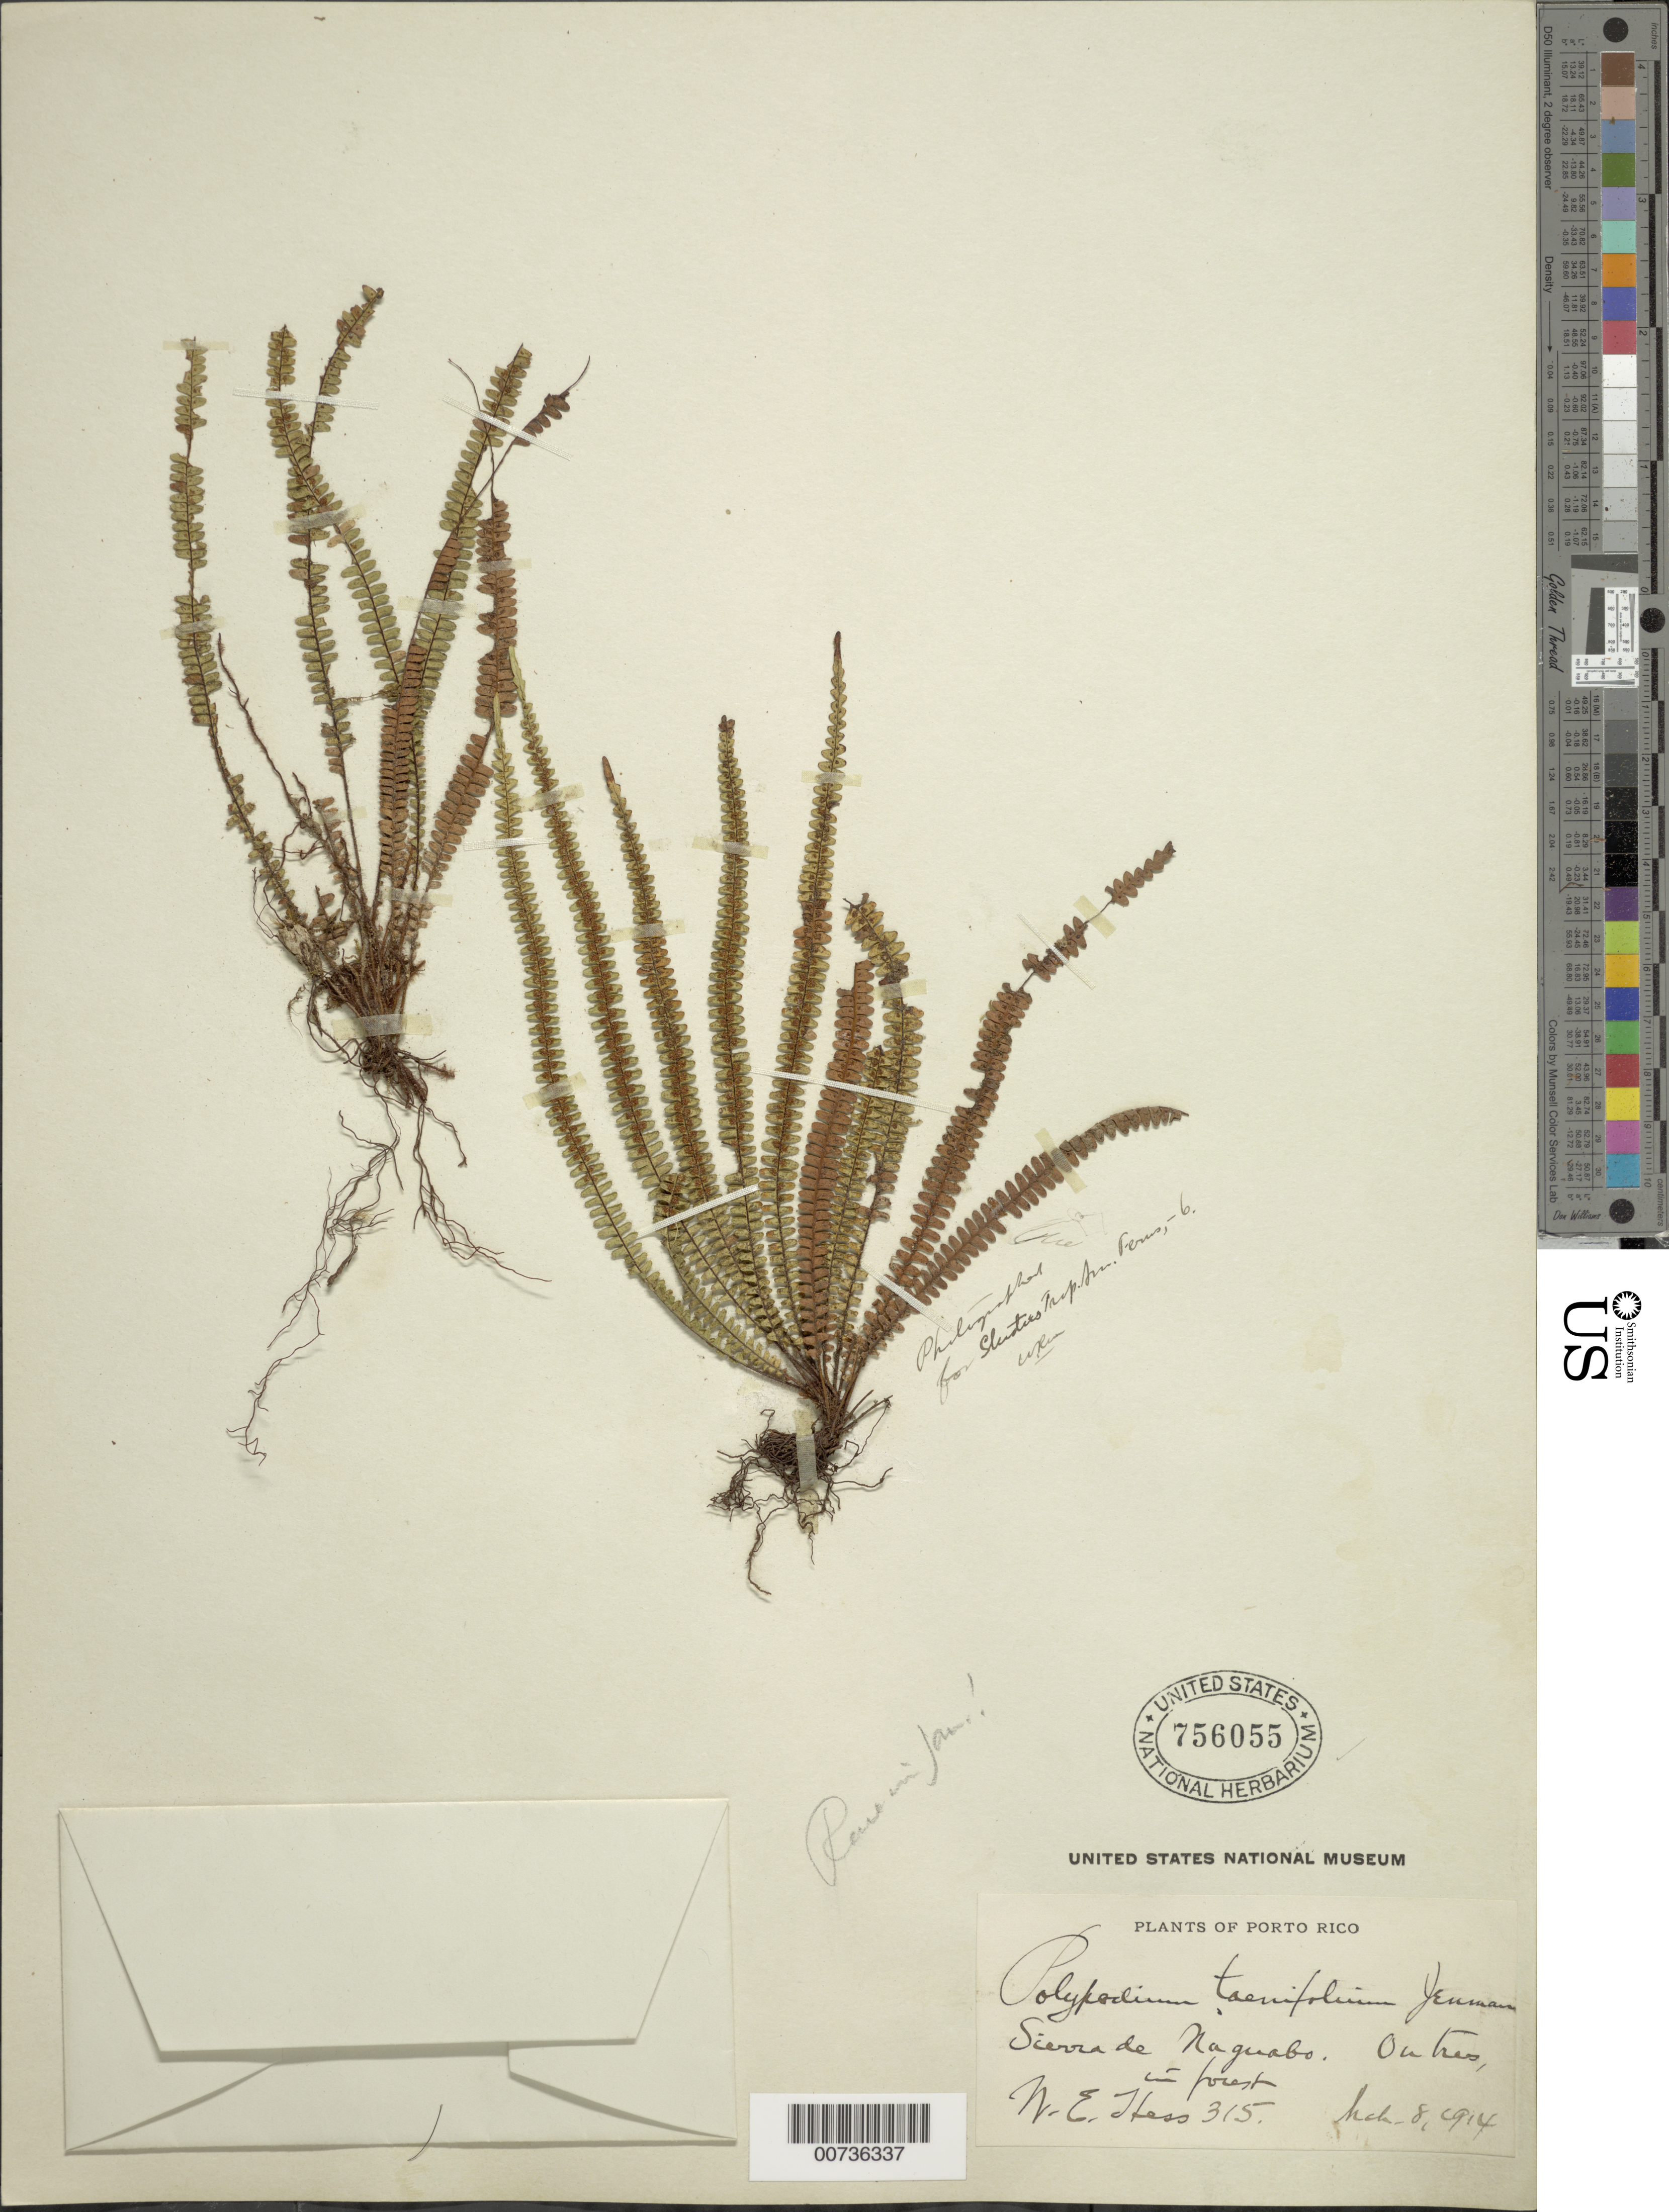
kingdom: Plantae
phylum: Tracheophyta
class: Polypodiopsida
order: Polypodiales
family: Polypodiaceae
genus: Moranopteris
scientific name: Moranopteris taenifolia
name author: (Jenman) R. Y. Hirai & J. Prado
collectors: W. Hess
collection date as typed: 08 Mar 1914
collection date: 1914-03-08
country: Puerto Rico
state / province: Naguabo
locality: Sierra de Naguabo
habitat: On trees in forest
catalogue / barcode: US 756055